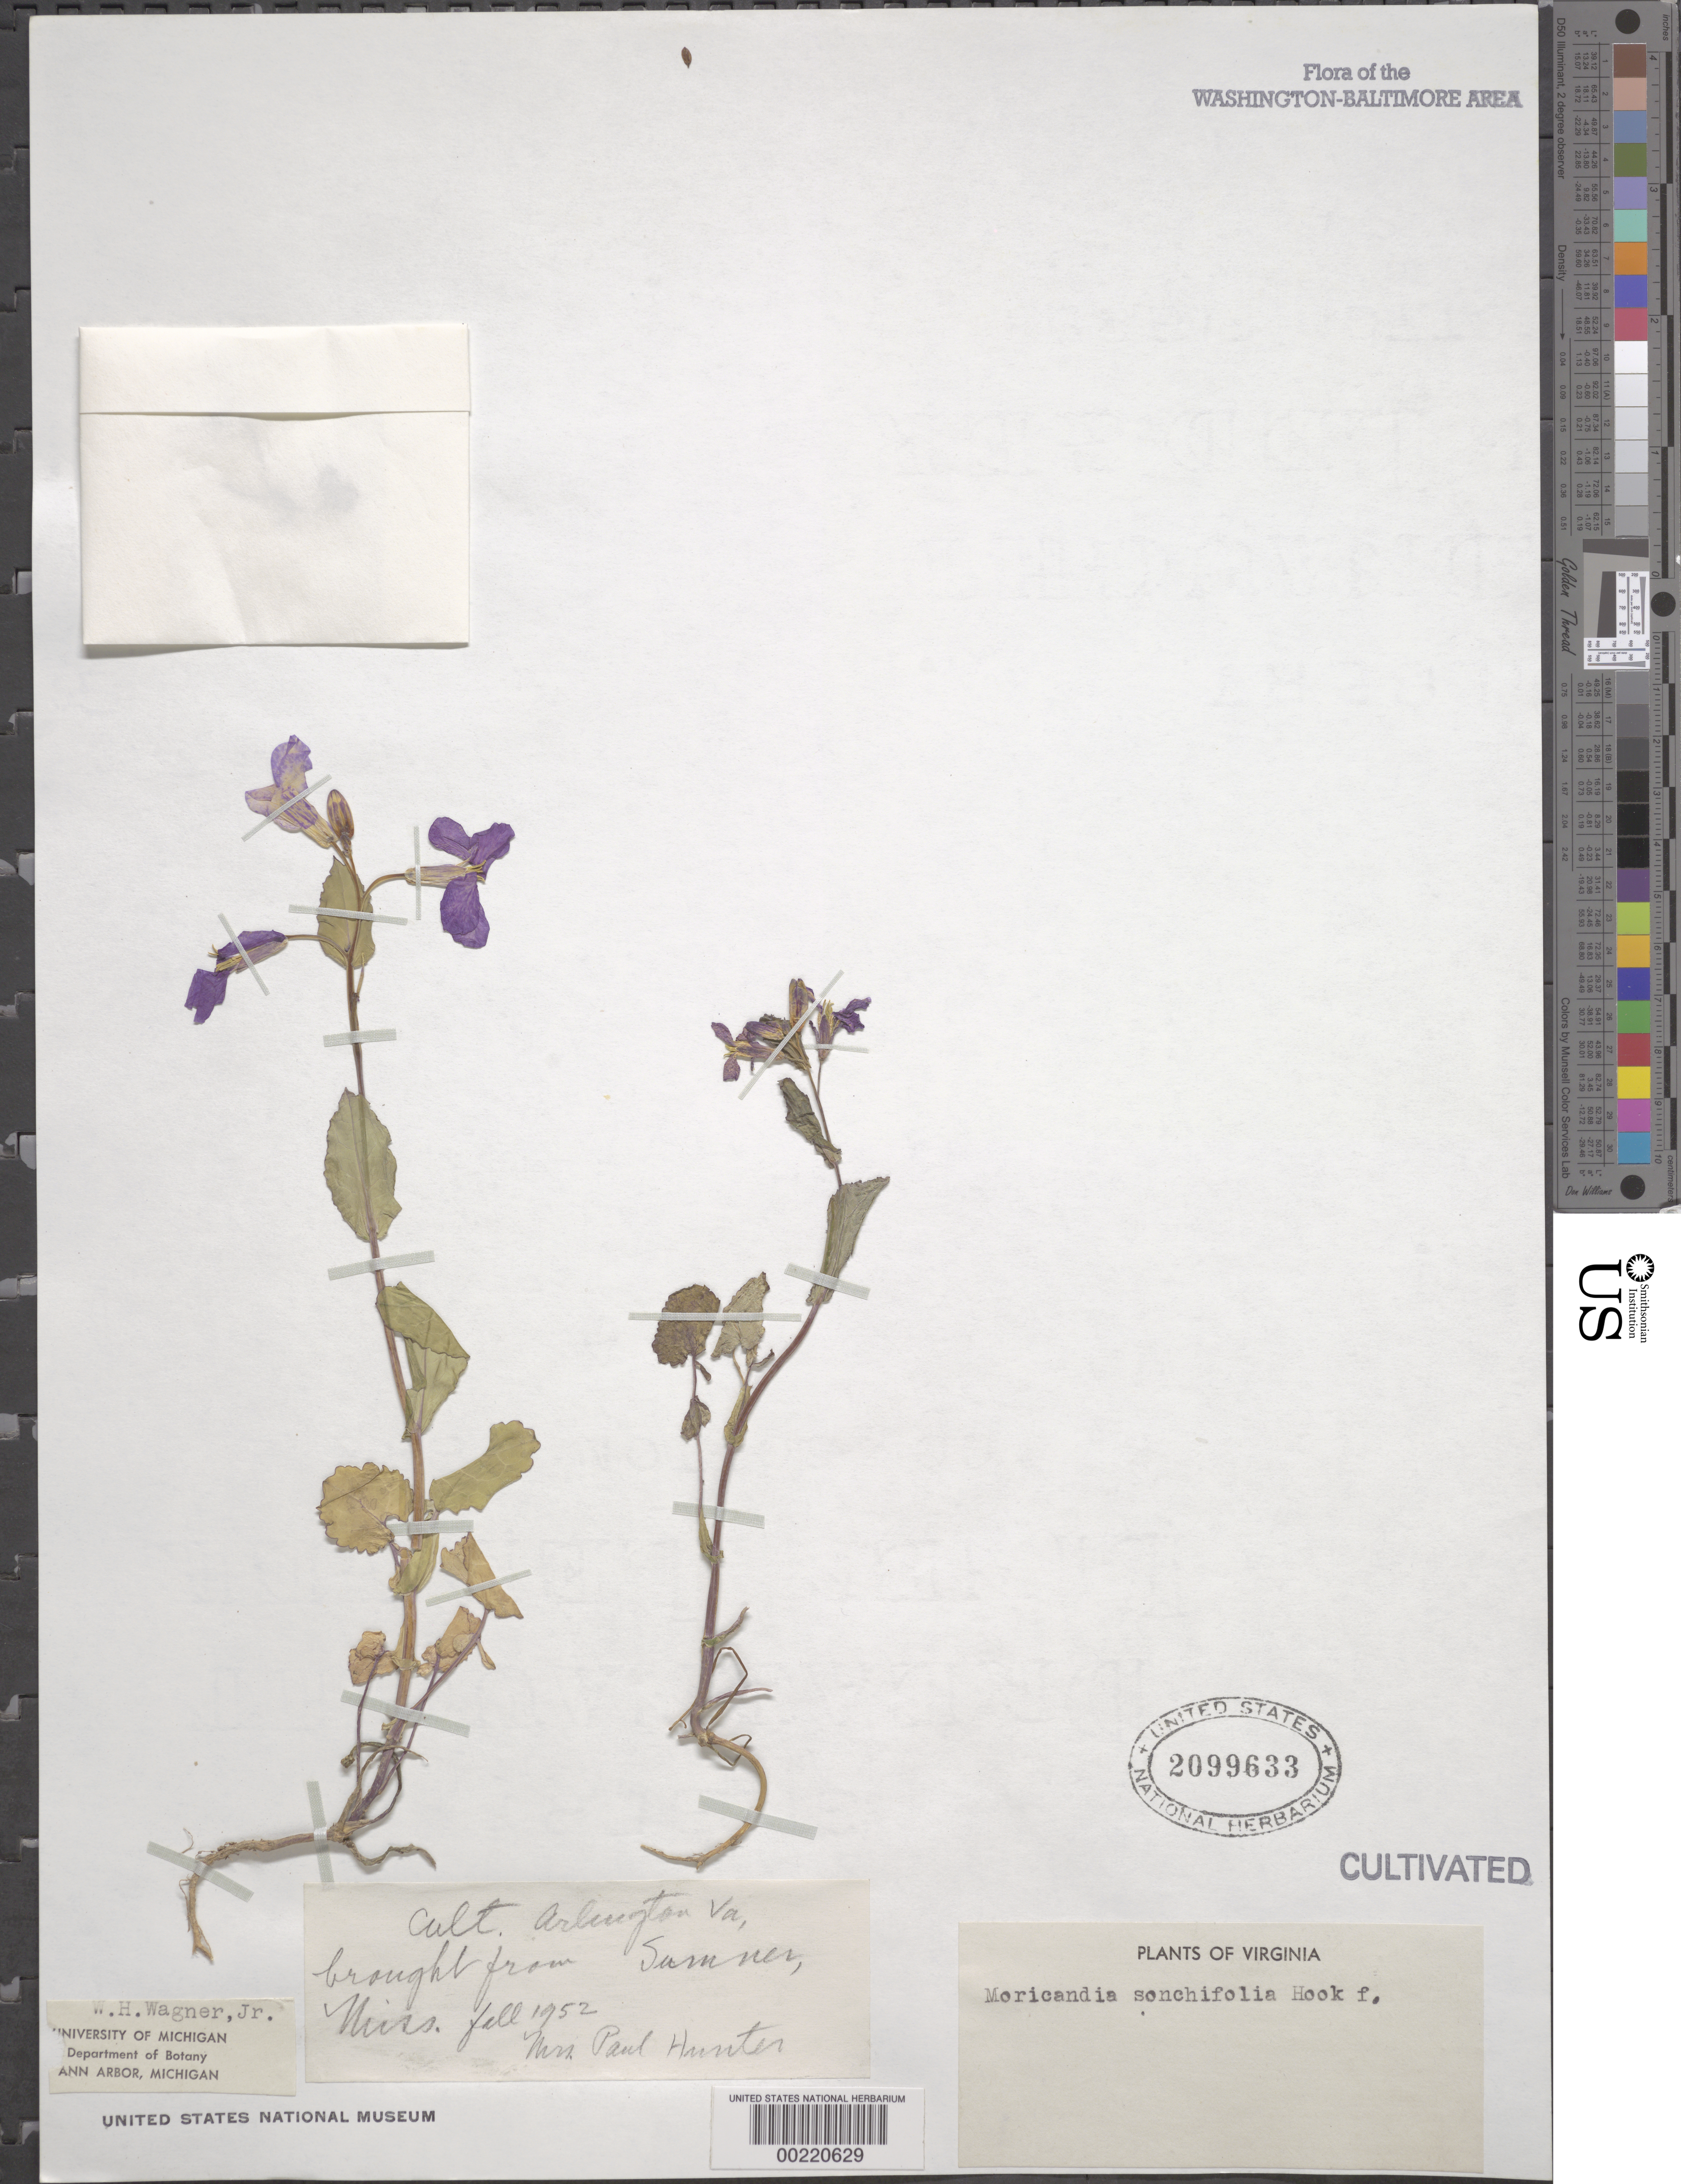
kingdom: Plantae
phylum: Tracheophyta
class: Magnoliopsida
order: Brassicales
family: Brassicaceae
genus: Moricandia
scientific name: Moricandia sonchifolia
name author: (Bunge) Ledeb.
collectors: P. Hunter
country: United States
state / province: Virginia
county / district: Arlington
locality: Arlington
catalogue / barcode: US 2099633